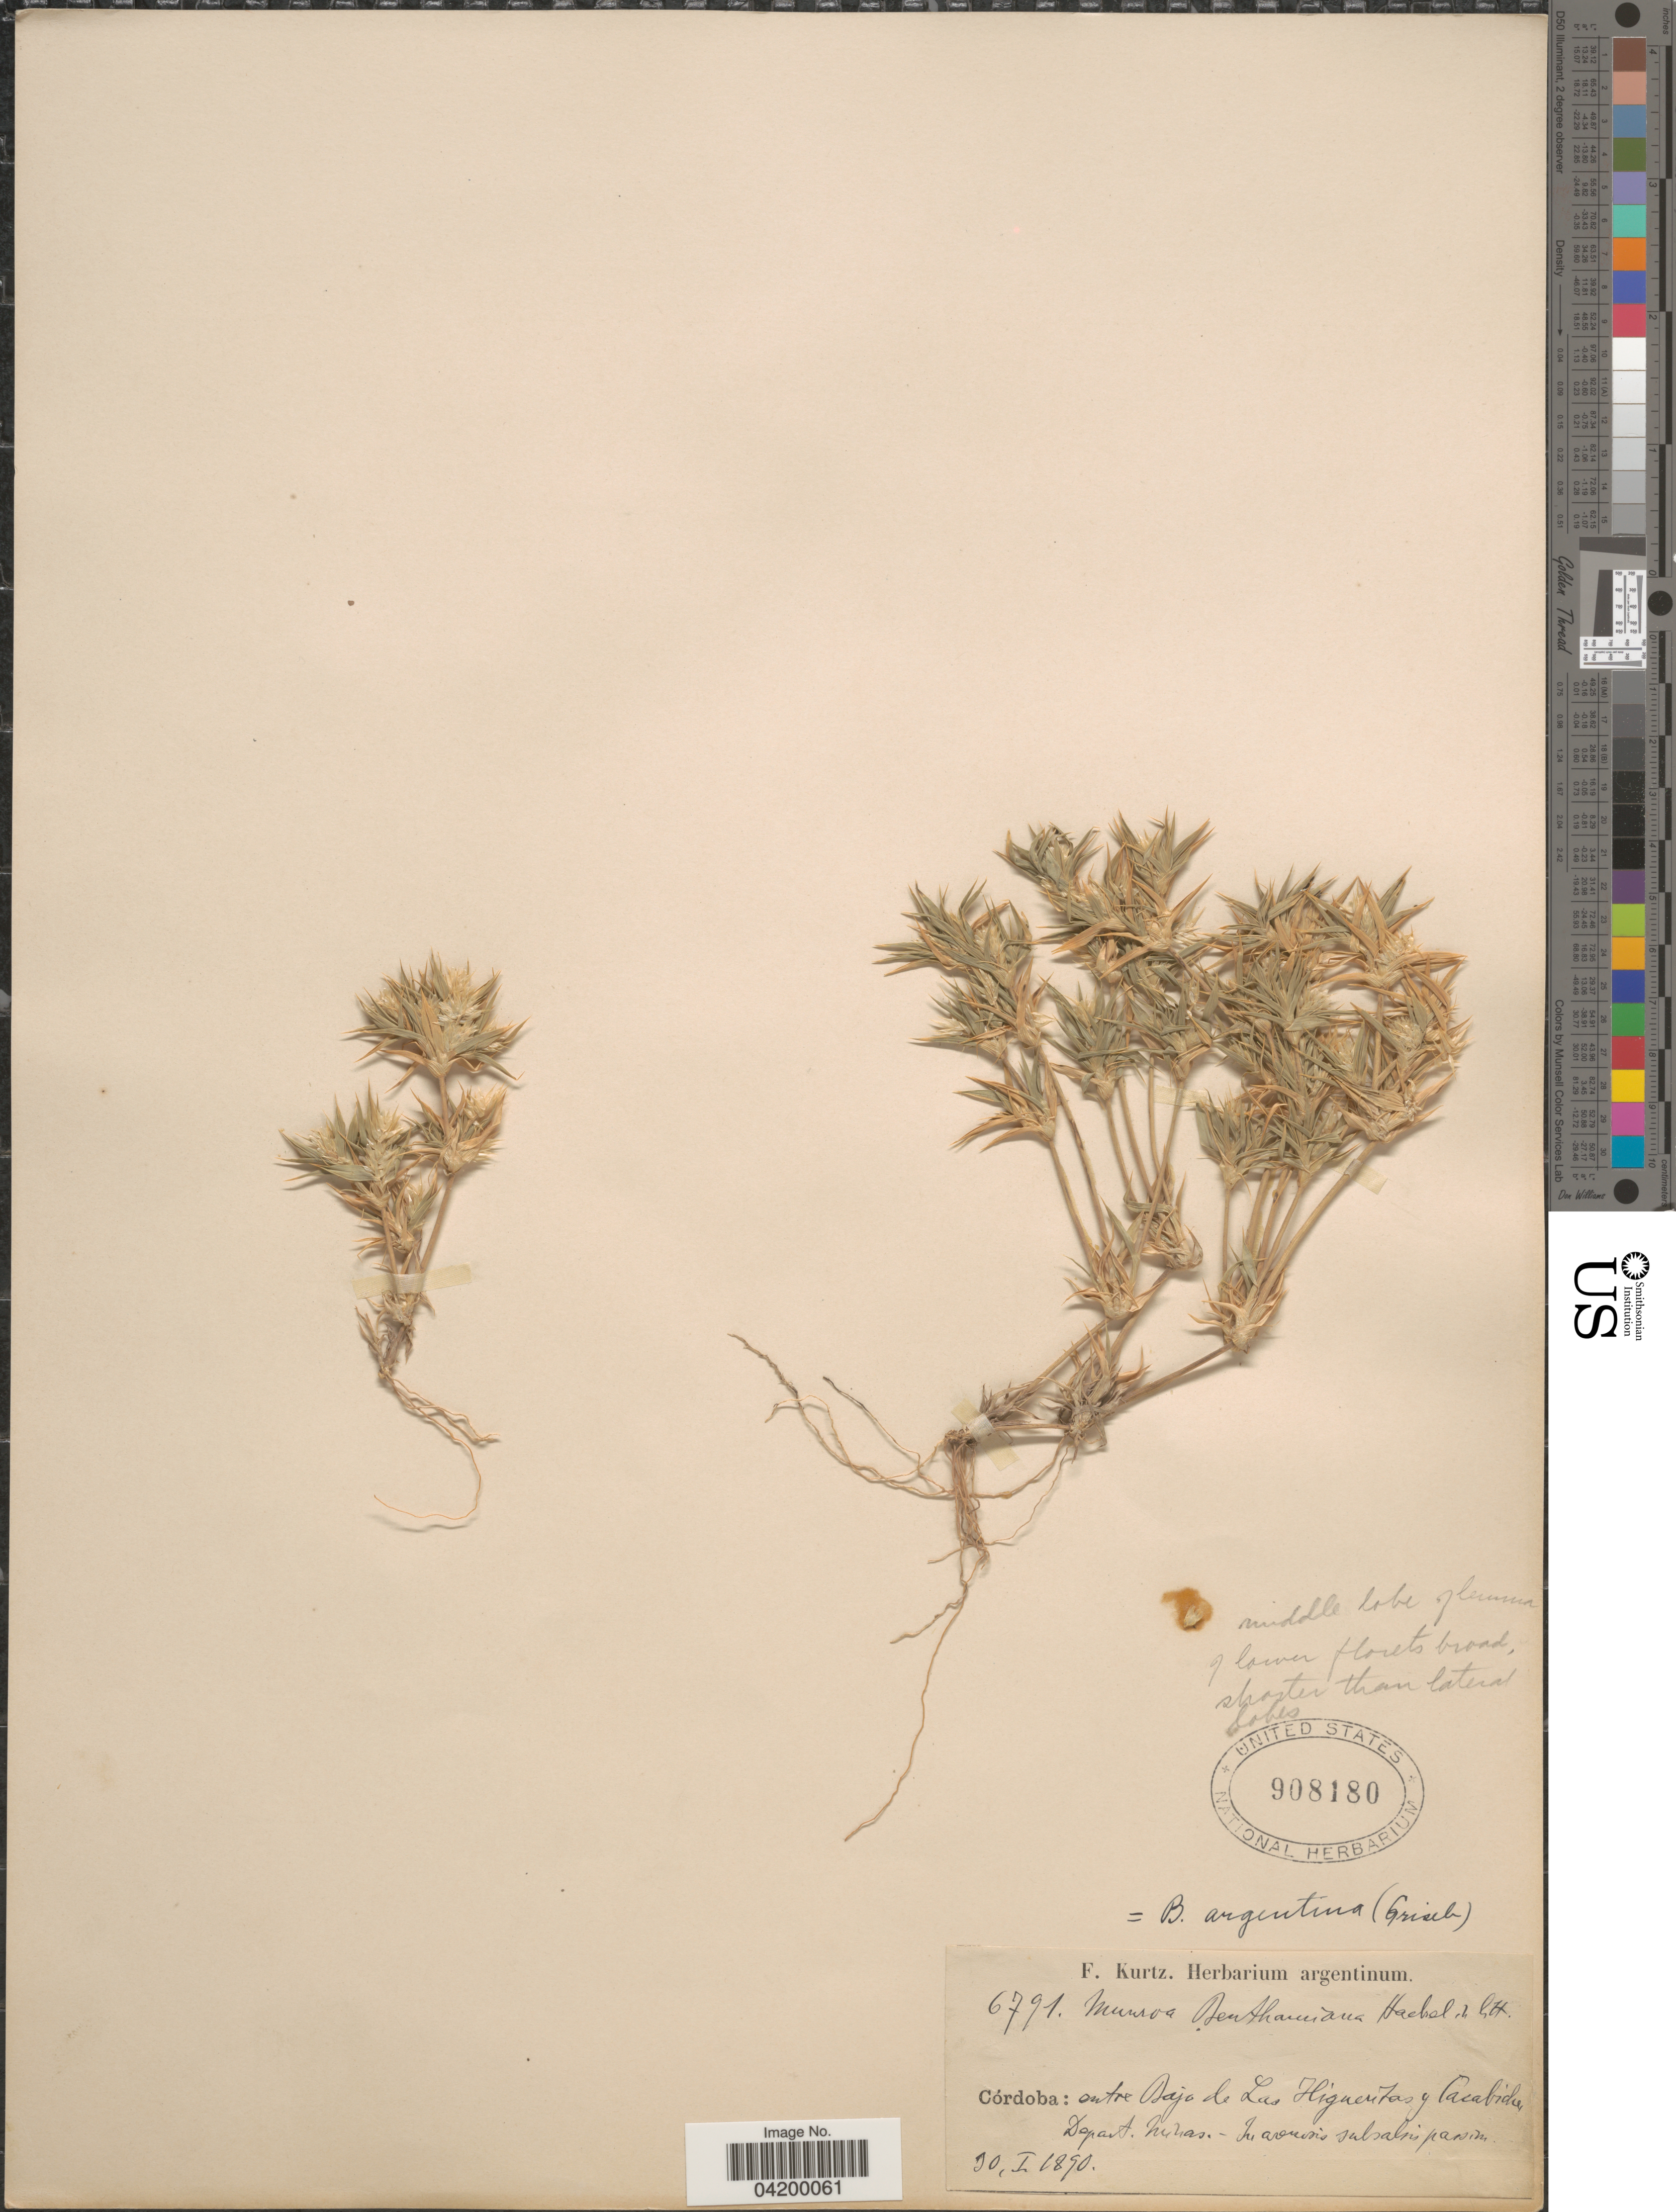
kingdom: Plantae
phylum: Tracheophyta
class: Liliopsida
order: Poales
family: Poaceae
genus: Blepharidachne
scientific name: Blepharidachne benthamiana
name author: (Hack.) Hitchc.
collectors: ex herb. F. Kurtz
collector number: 6791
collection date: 1890-01-30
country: Argentina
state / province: Cordoba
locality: Entre Bajo de Las Higuertas y Cacabiche, Depart. Minas.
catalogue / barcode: US 908180